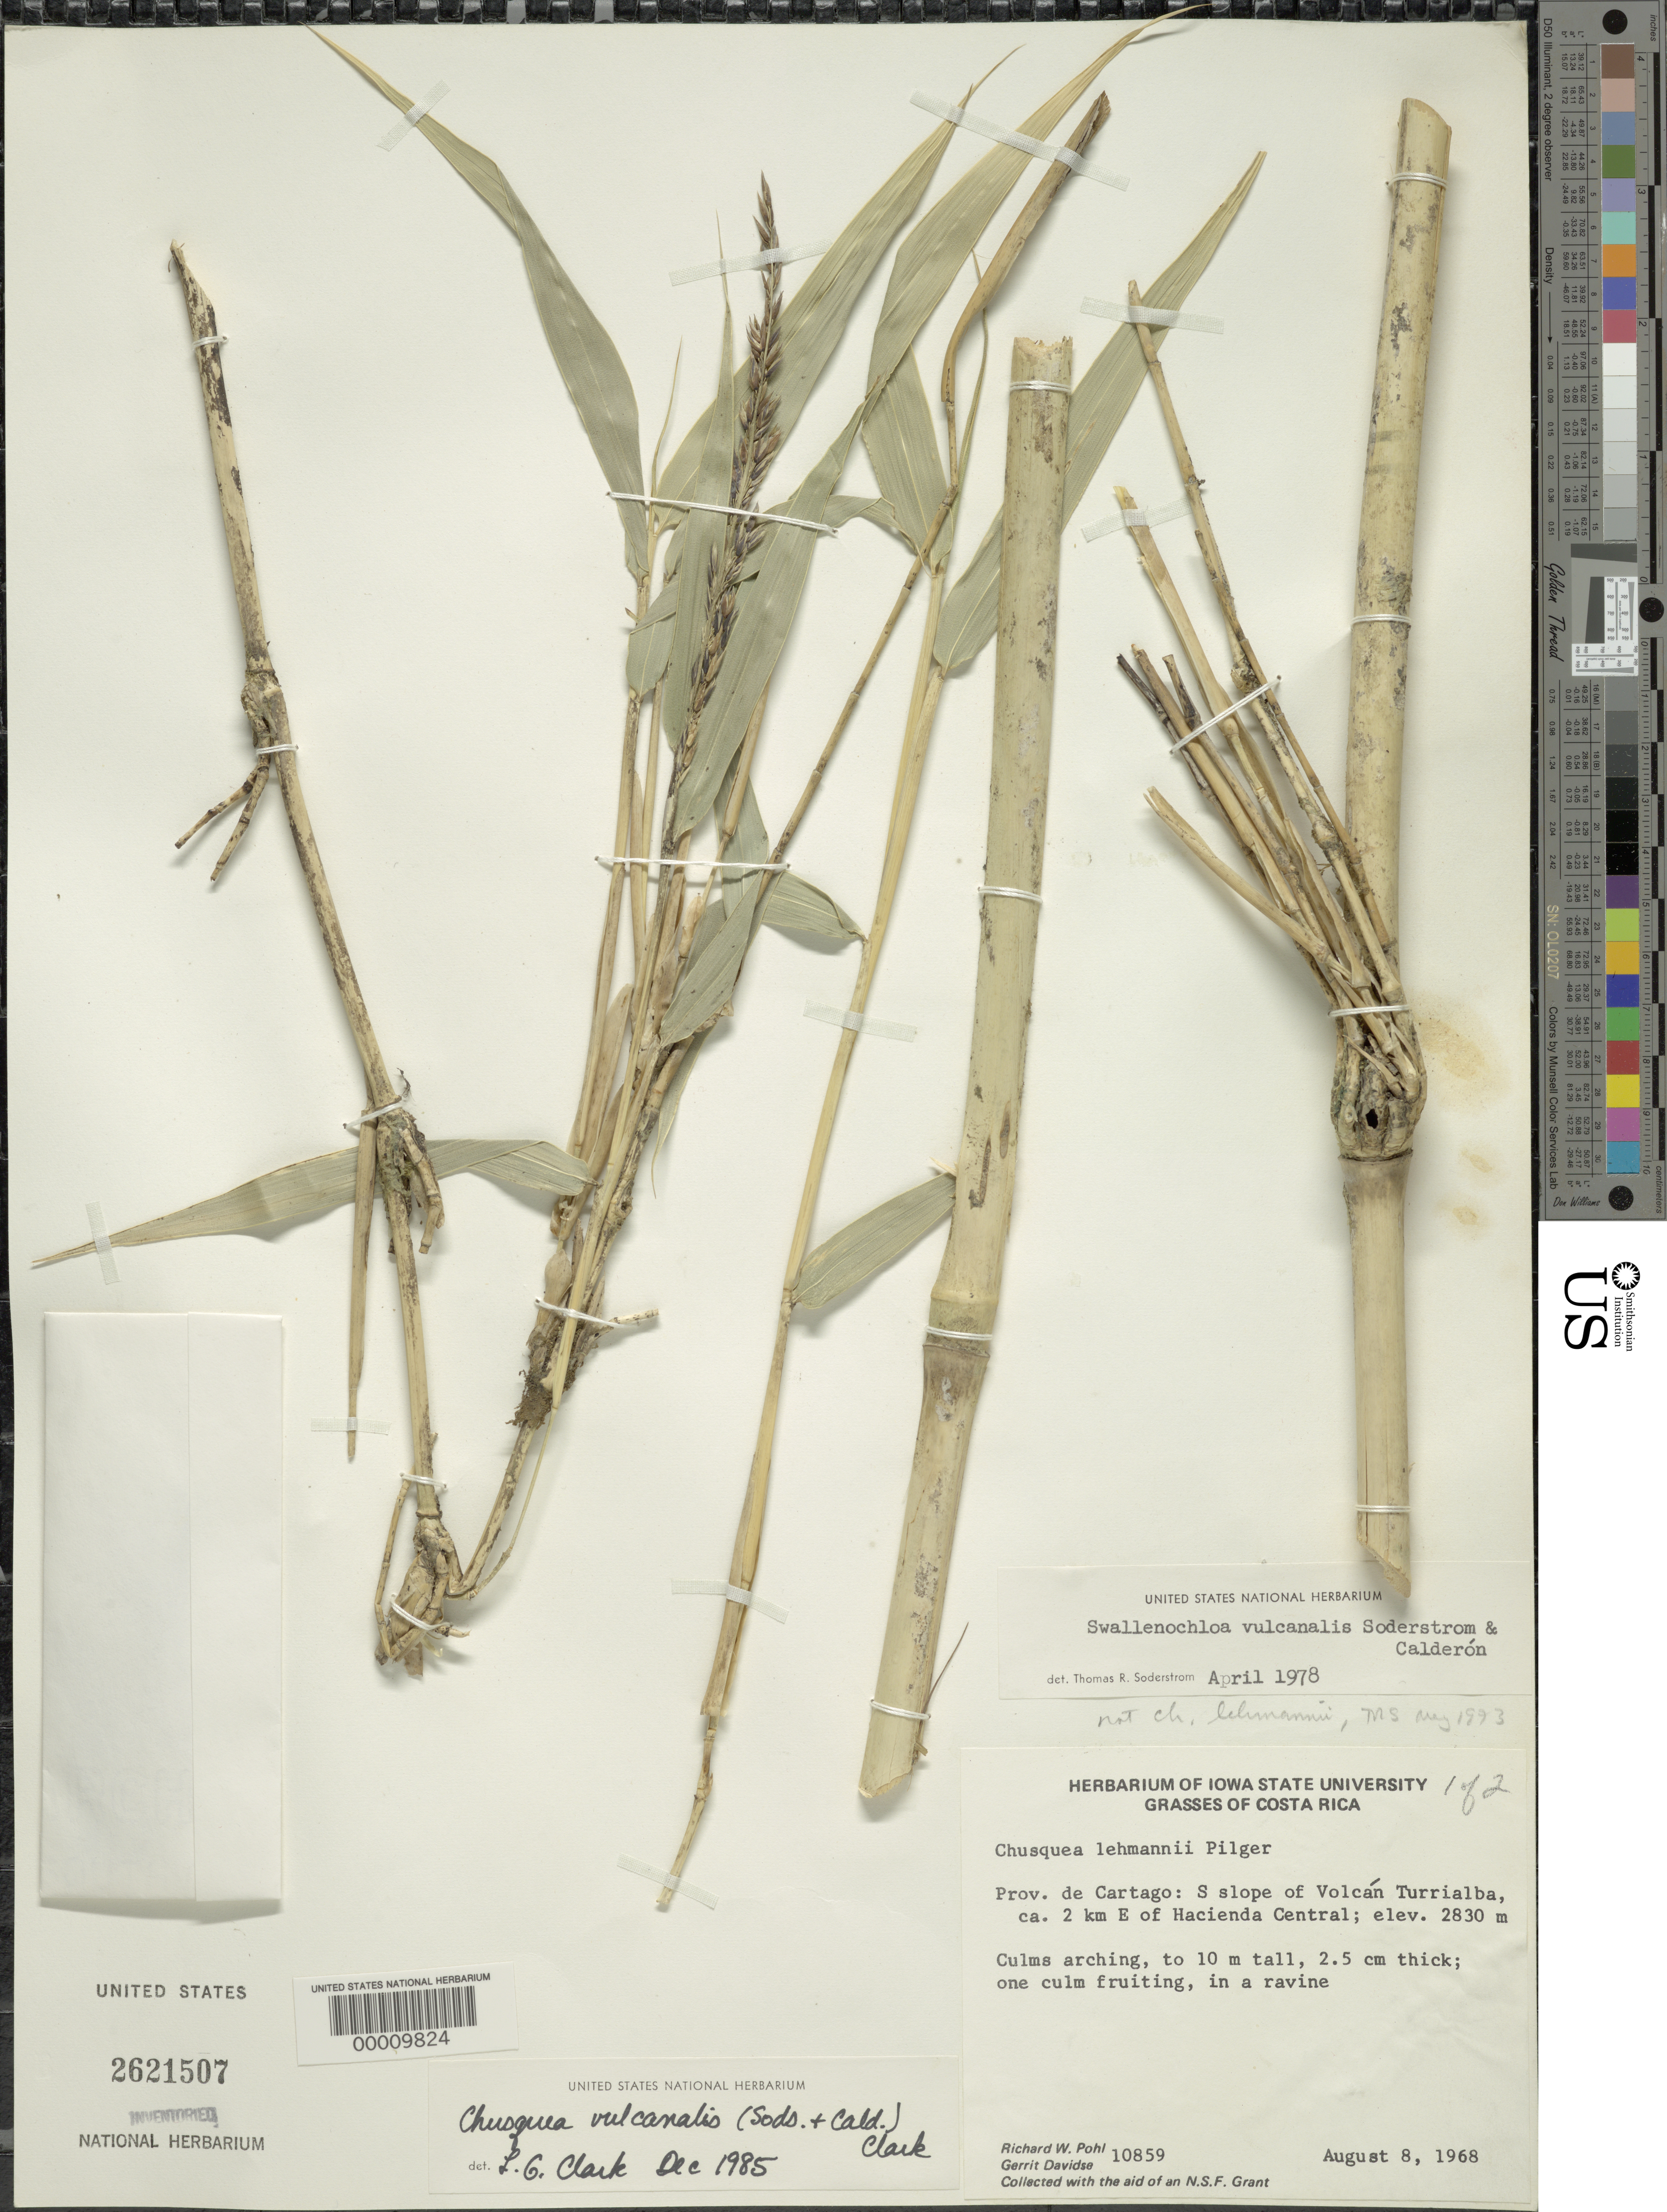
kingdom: Plantae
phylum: Tracheophyta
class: Liliopsida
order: Poales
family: Poaceae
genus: Chusquea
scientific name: Chusquea vulcanalis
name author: (Soderstr. & C. E. Calderón) L.G. Clark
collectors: R. W. Pohl & G. Davidse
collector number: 10859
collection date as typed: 08 Aug 1968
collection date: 1968-08-08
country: Costa Rica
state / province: Cartago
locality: Volcan Turrialba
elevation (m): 2830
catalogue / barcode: US 2621507